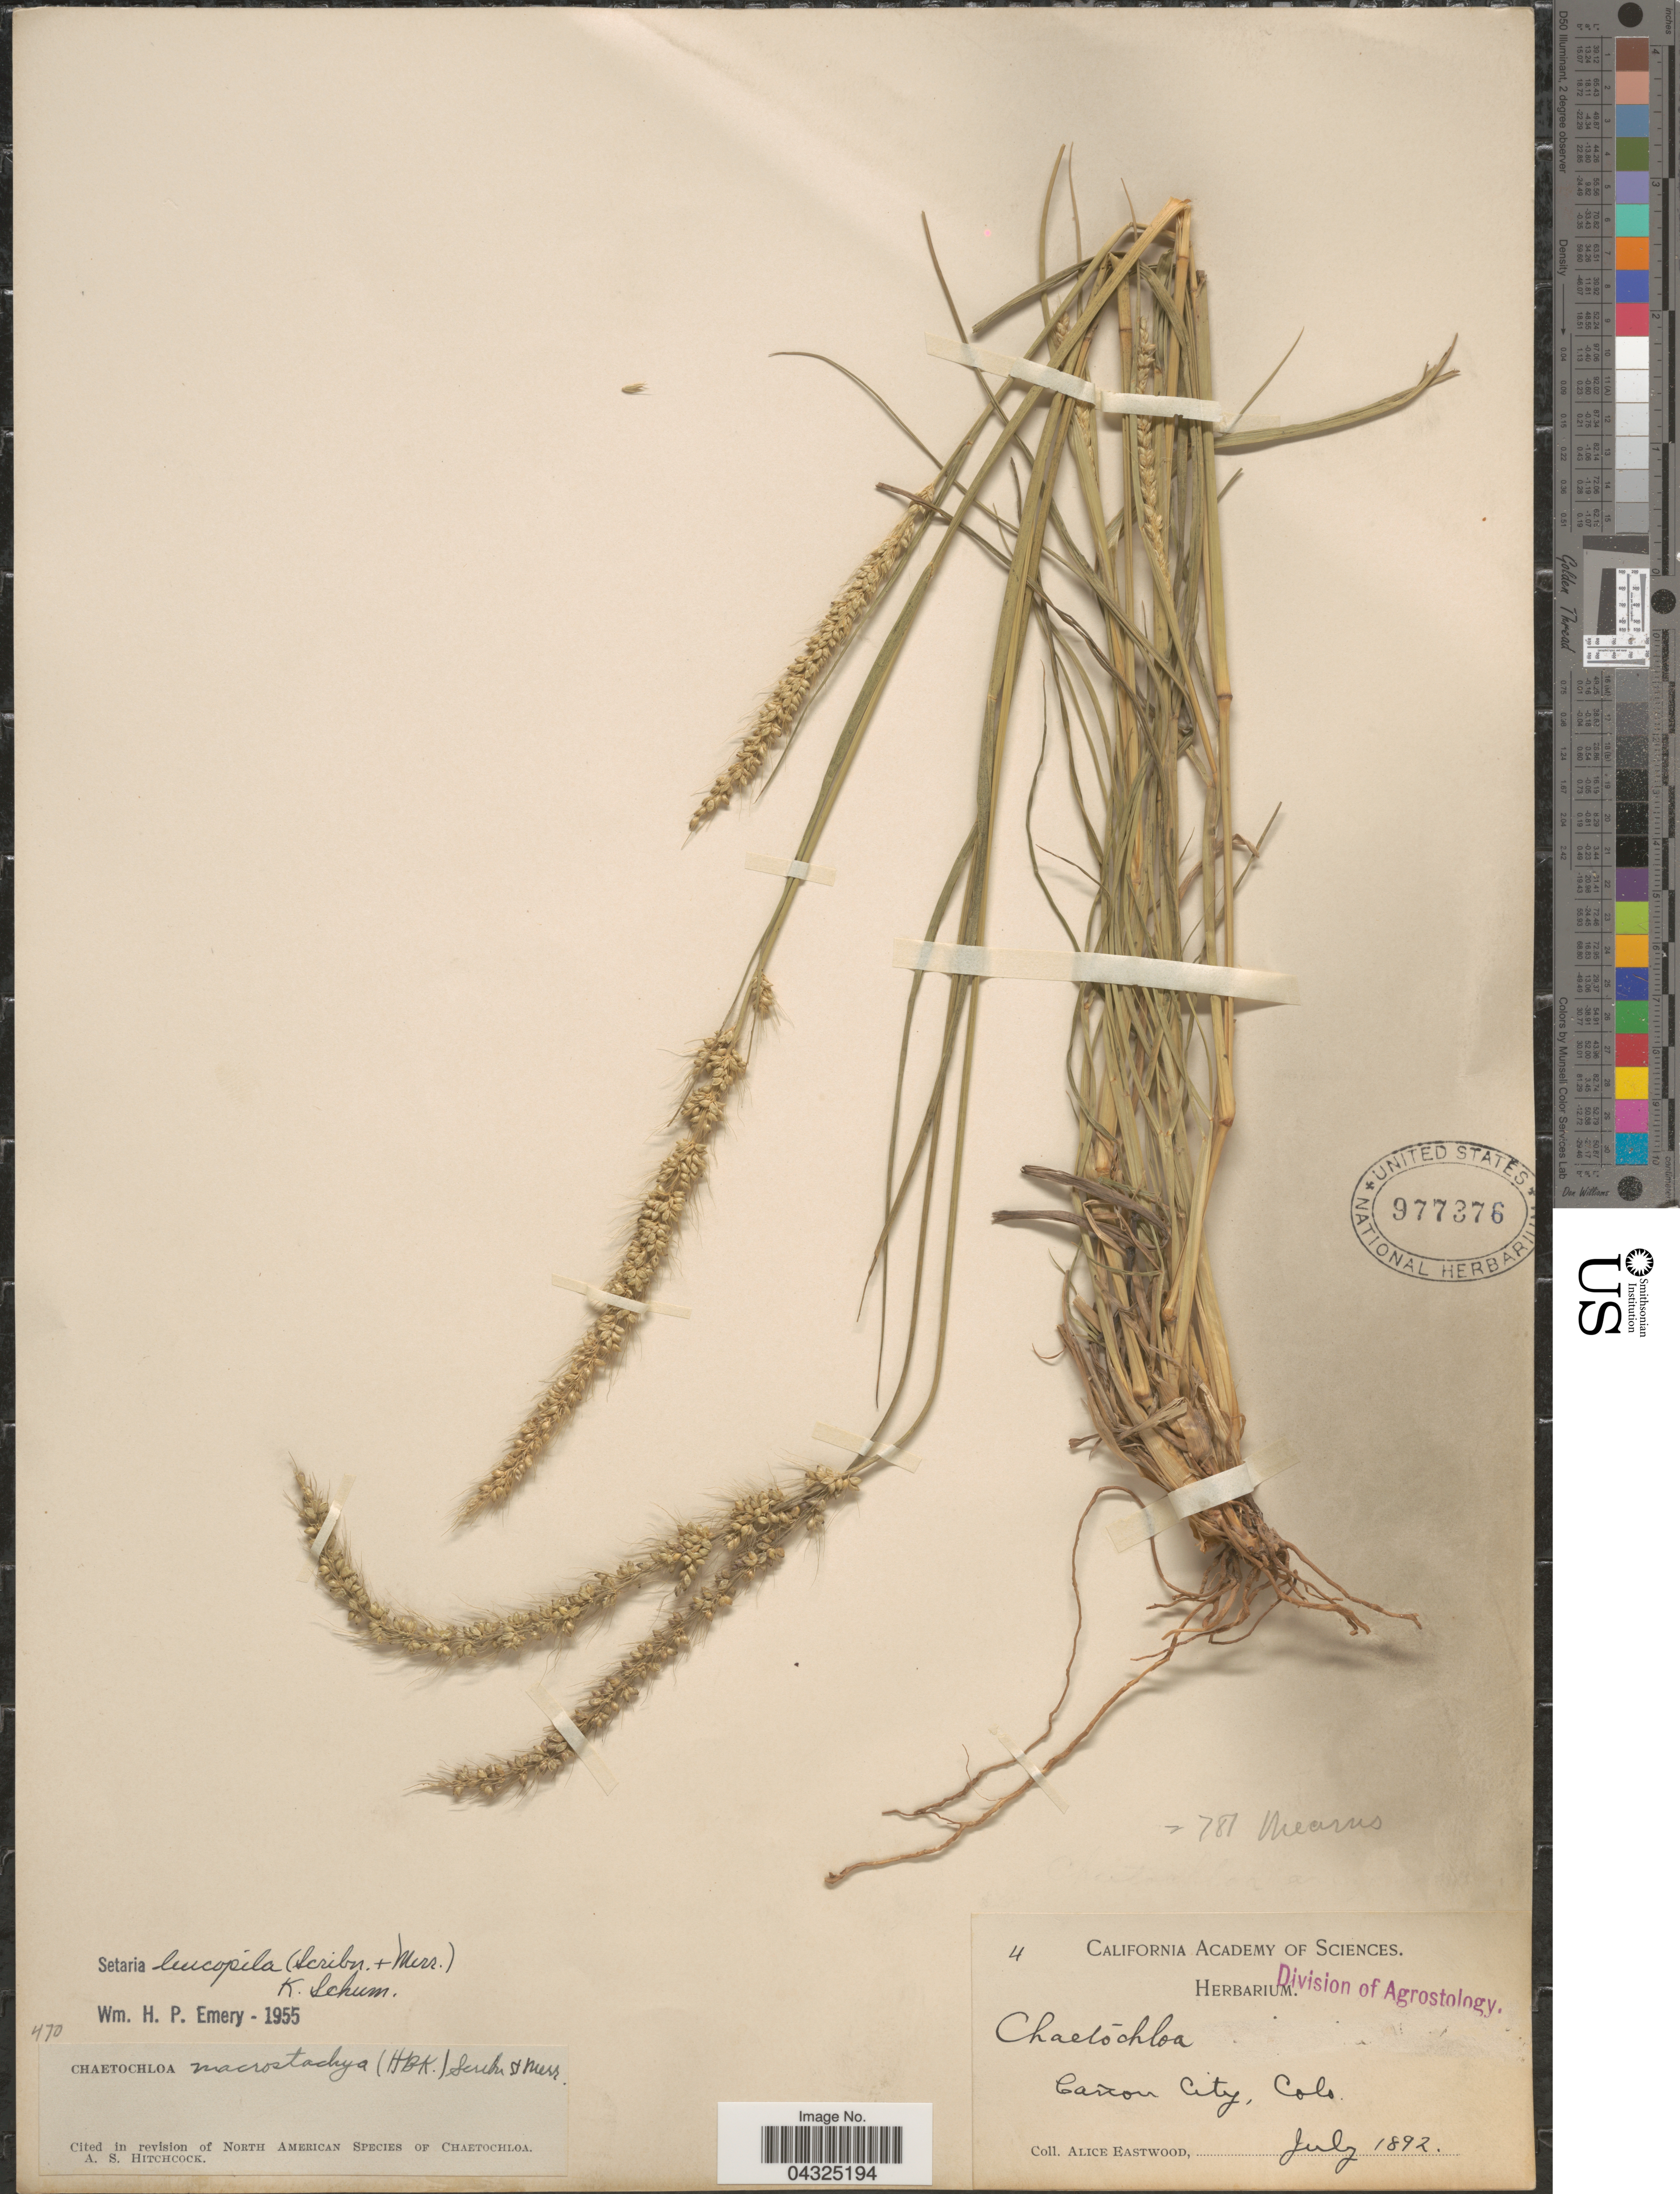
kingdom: Plantae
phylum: Tracheophyta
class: Liliopsida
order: Poales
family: Poaceae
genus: Setaria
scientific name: Setaria leucopila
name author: (Scribn. & Merr.) K. Schum.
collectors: A. Eastwood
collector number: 4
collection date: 1892-07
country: United States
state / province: Colorado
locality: Cañon City.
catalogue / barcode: US 977376